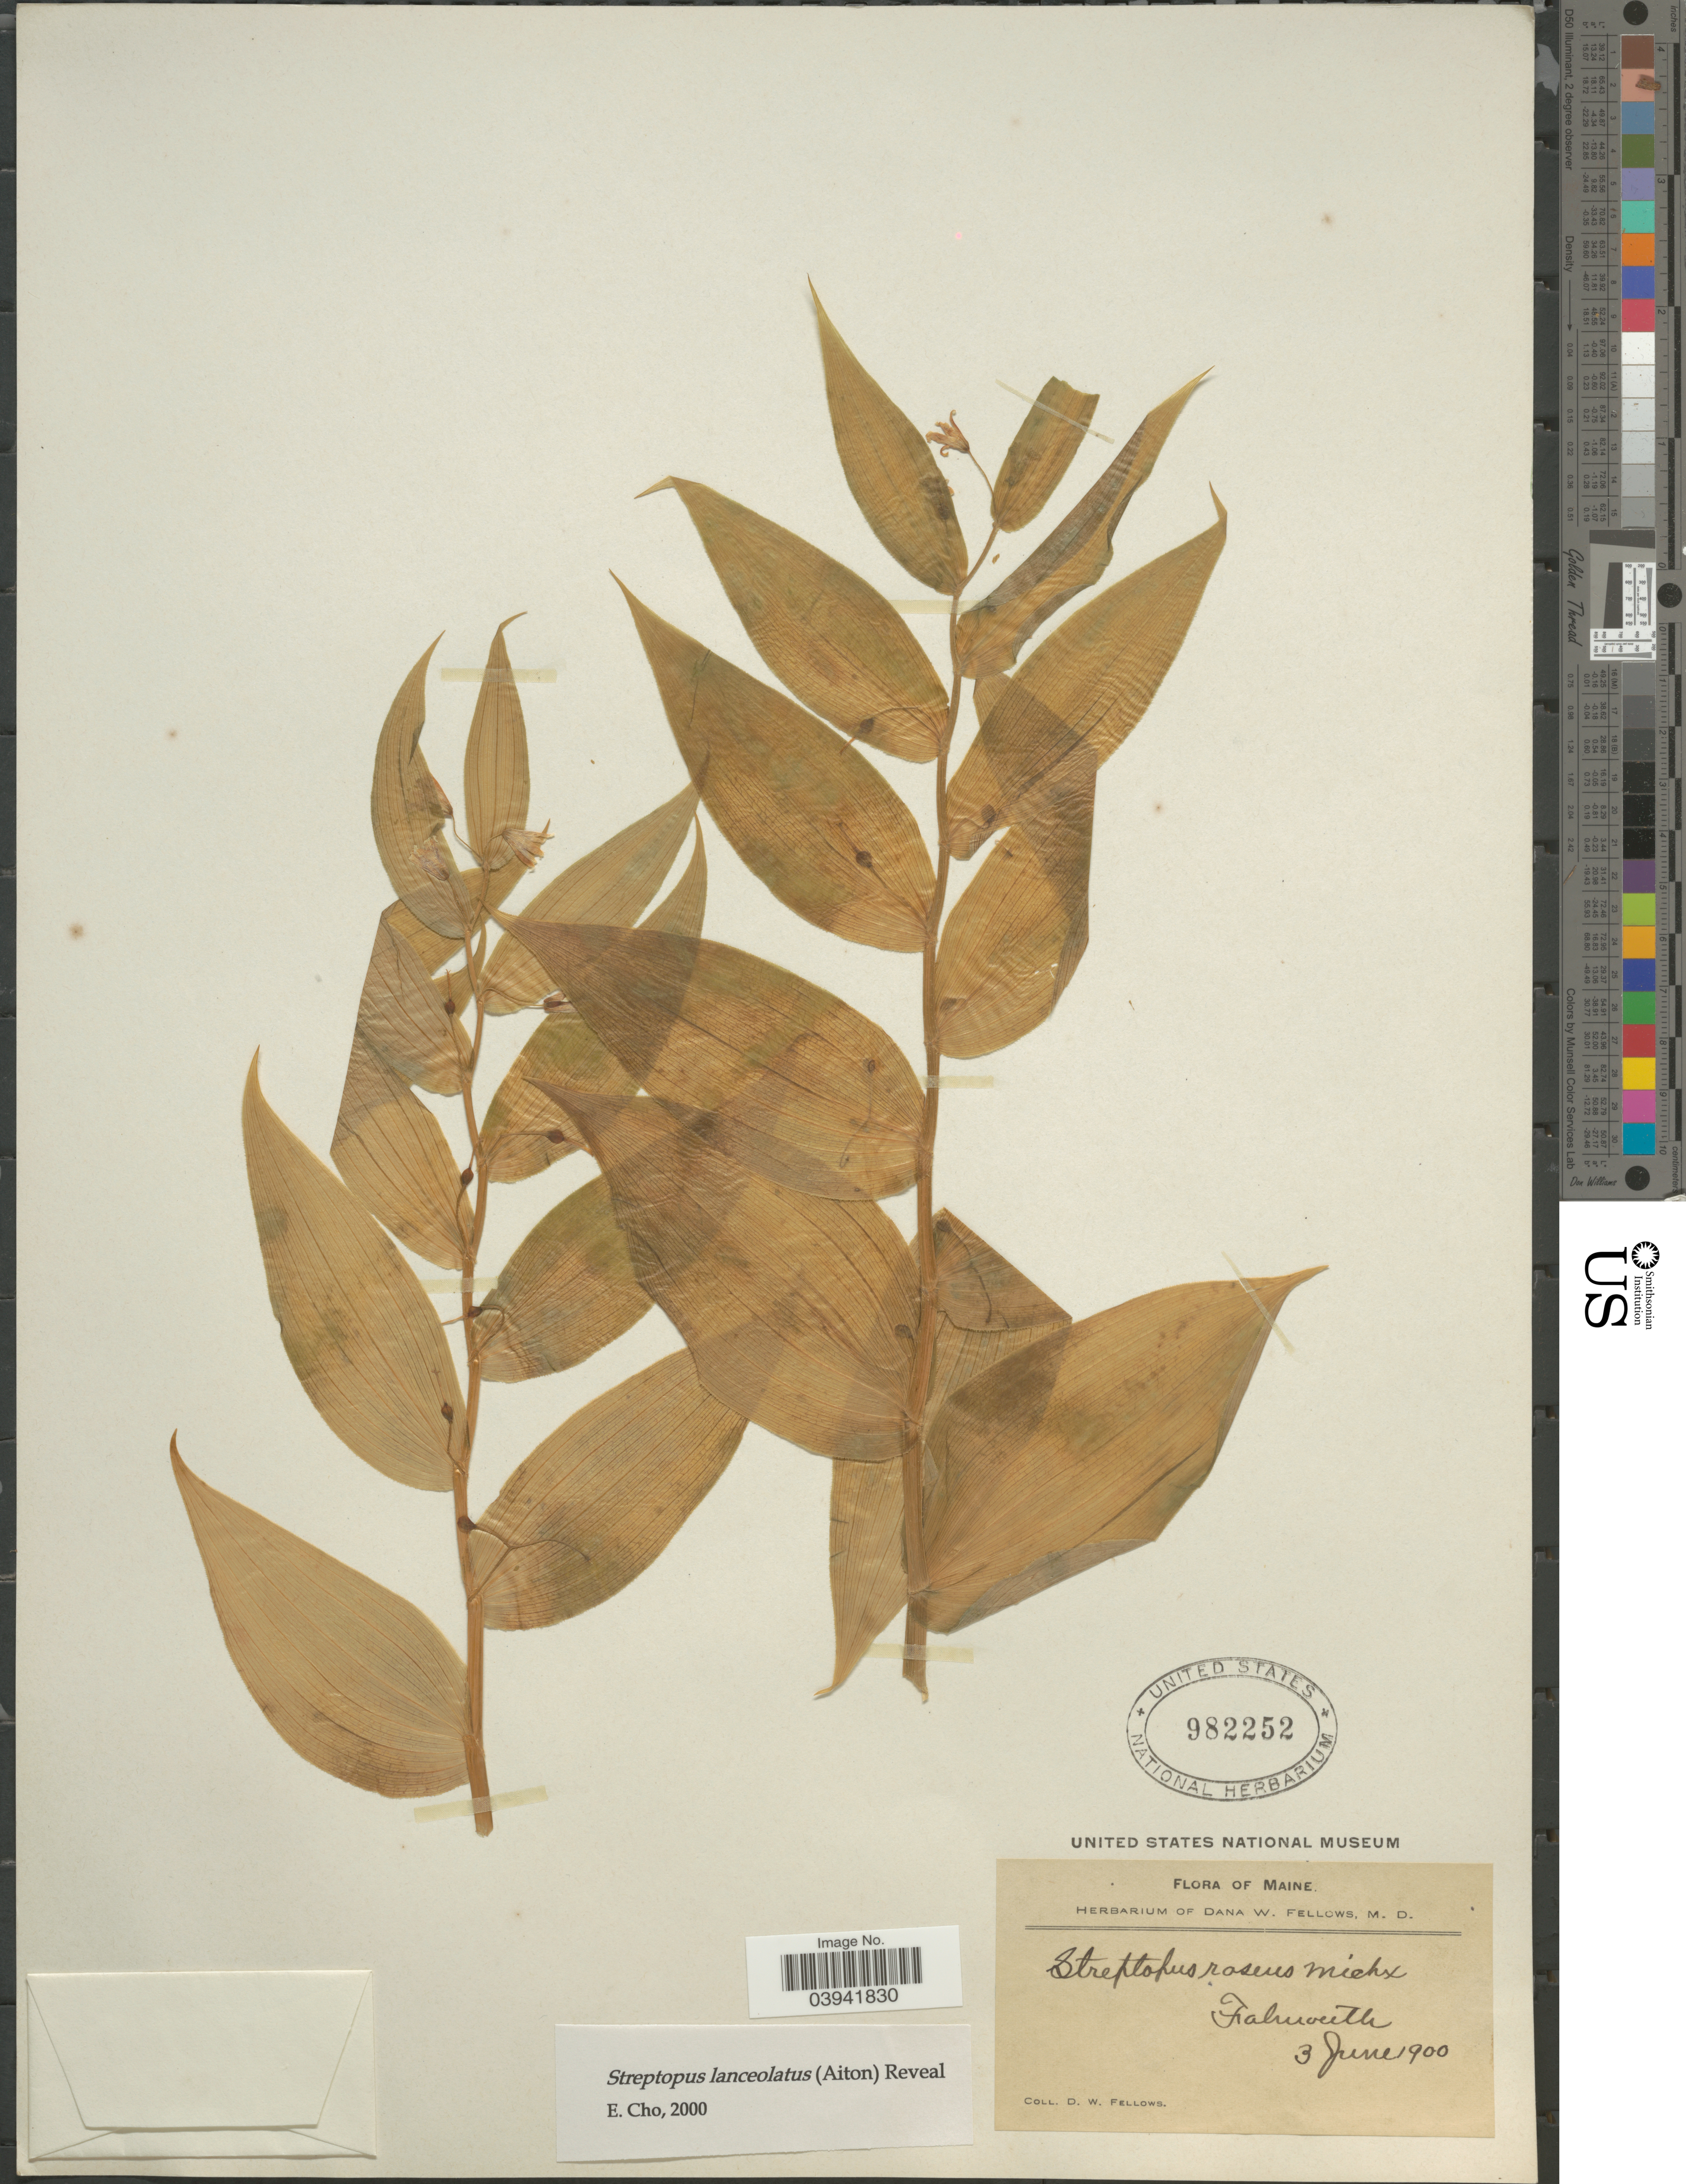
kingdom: Plantae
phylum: Tracheophyta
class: Liliopsida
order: Liliales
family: Liliaceae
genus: Streptopus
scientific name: Streptopus lanceolatus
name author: (Aiton) Reveal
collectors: D. W. Fellows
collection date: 1900-06-03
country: United States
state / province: Maine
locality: Falmouth.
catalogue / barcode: US 982252